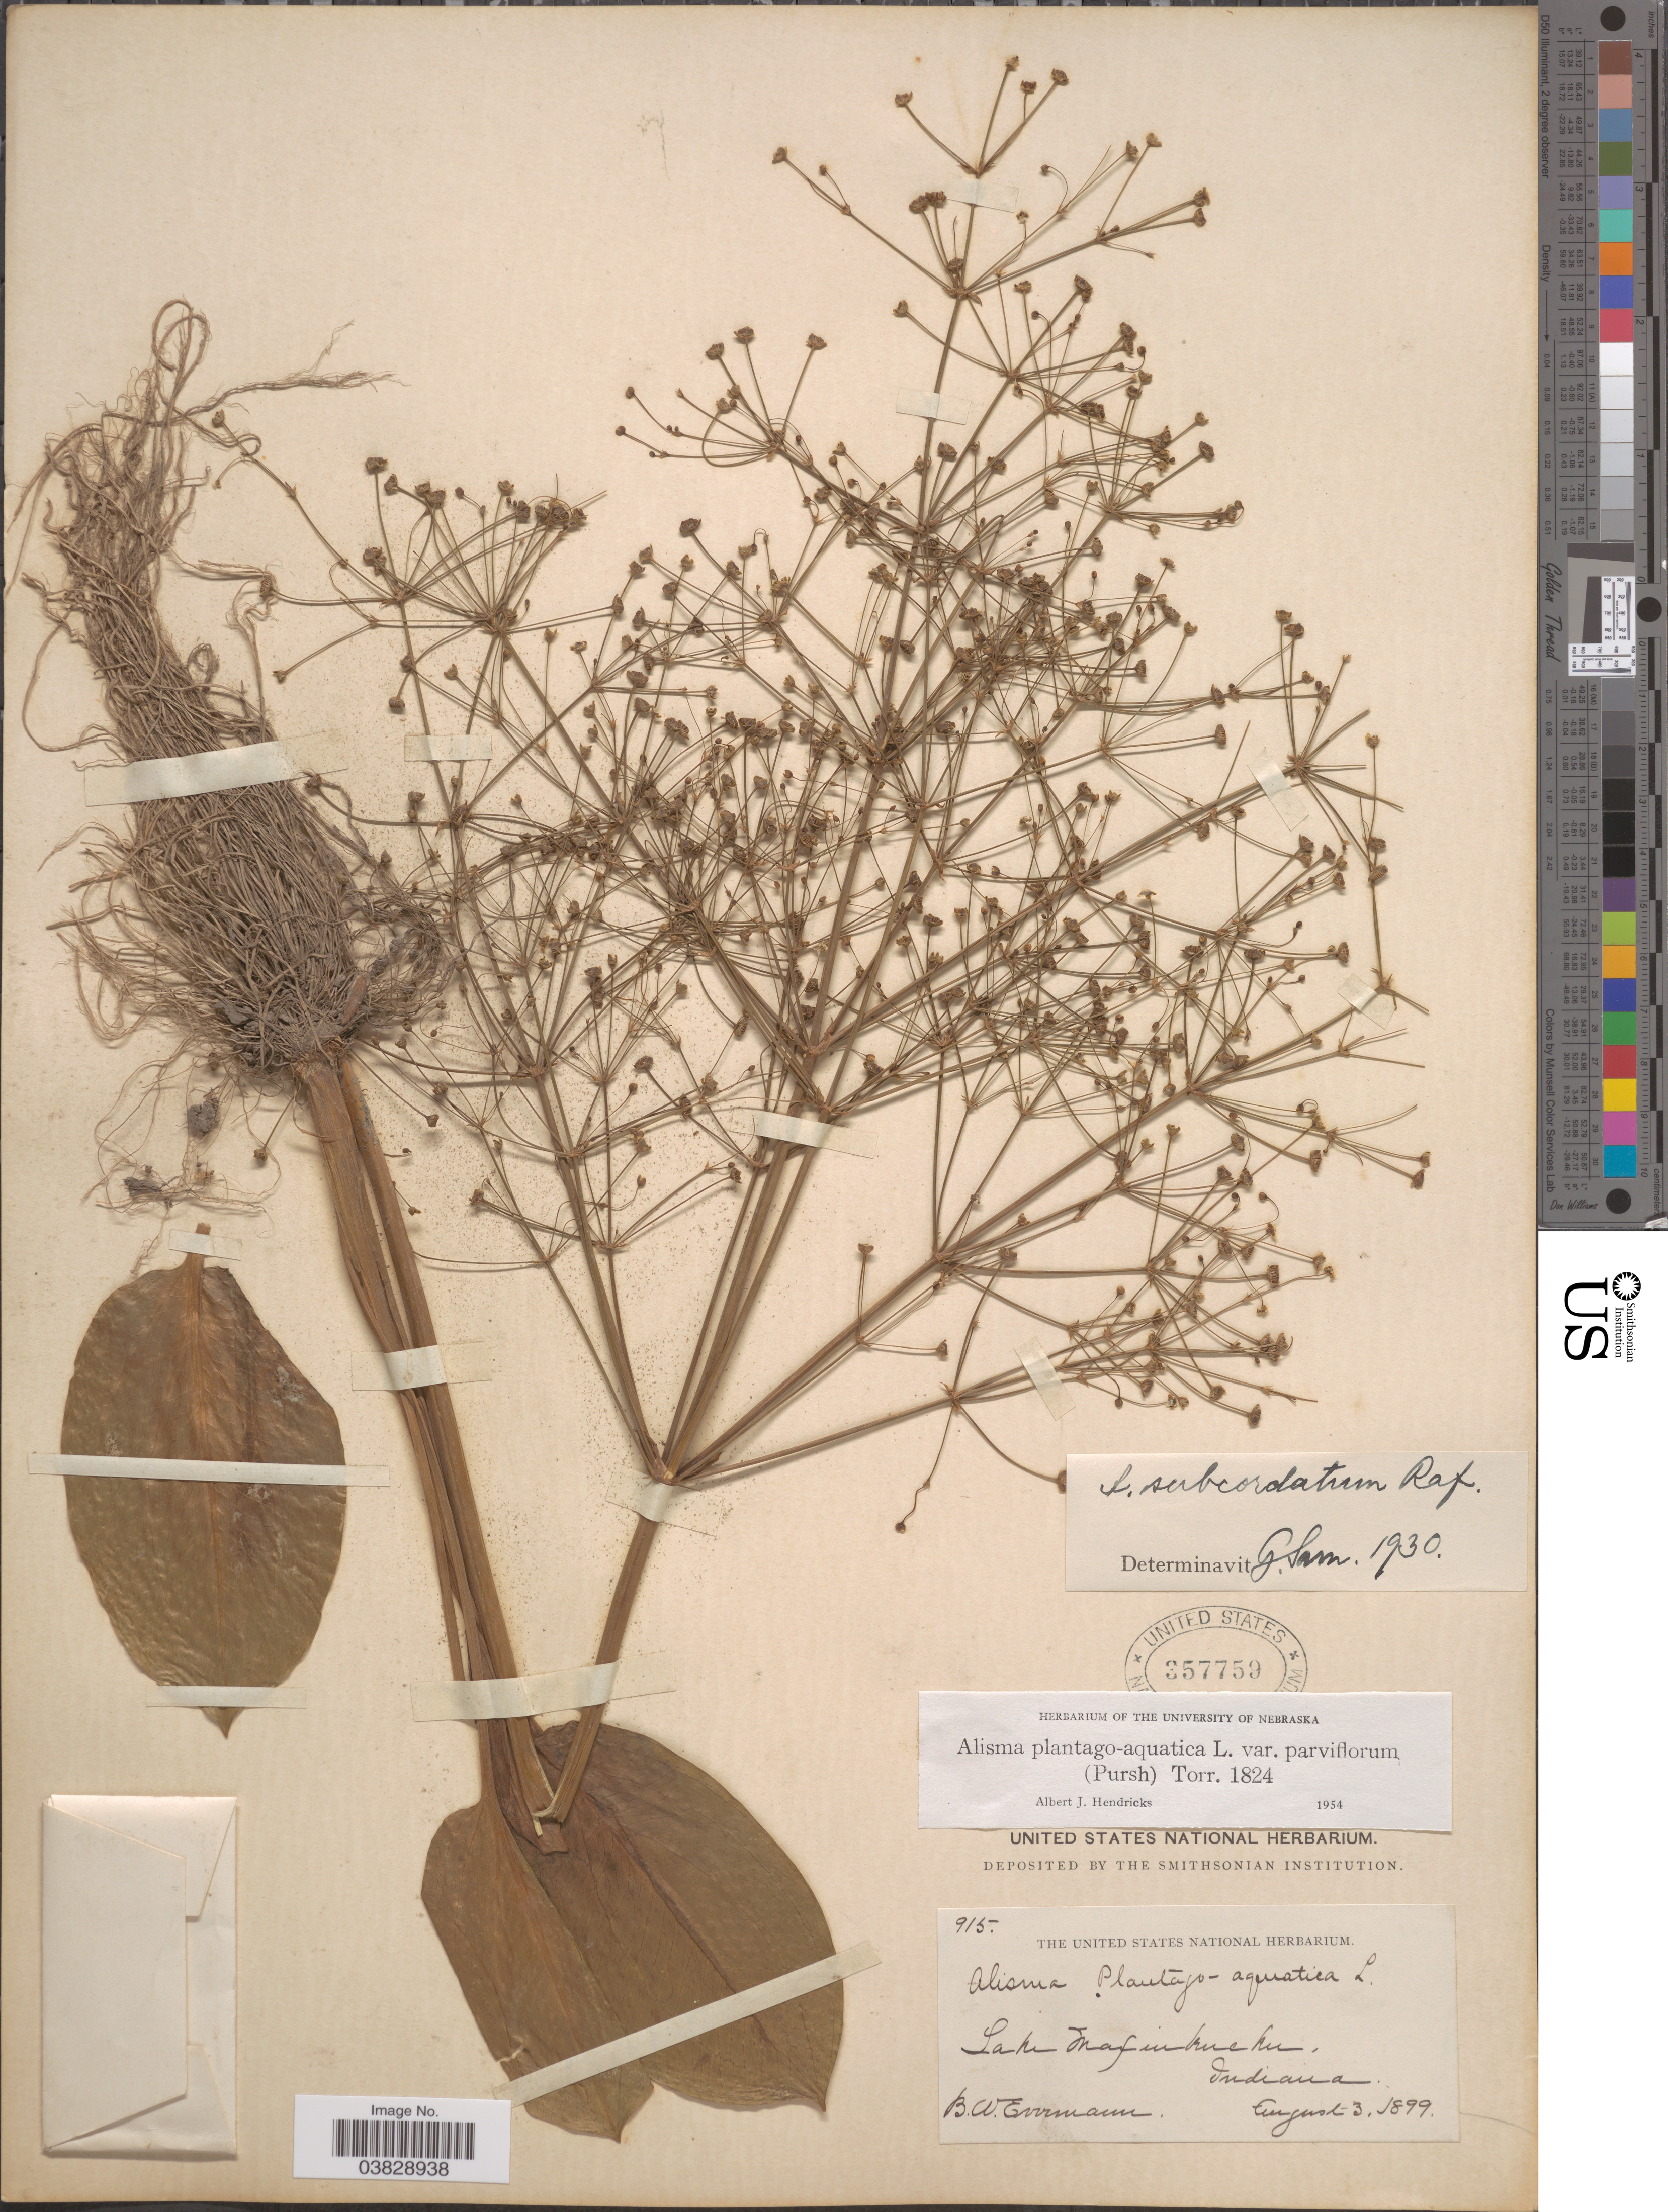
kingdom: Plantae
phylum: Tracheophyta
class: Liliopsida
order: Alismatales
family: Alismataceae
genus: Alisma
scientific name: Alisma plantago-aquatica var. parviflorum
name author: (Pursh) Torr.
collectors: B. W. Evermann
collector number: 915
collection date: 1899-08-03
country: United States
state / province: Indiana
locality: Lake Maxinkuckee.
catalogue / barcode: US 357759